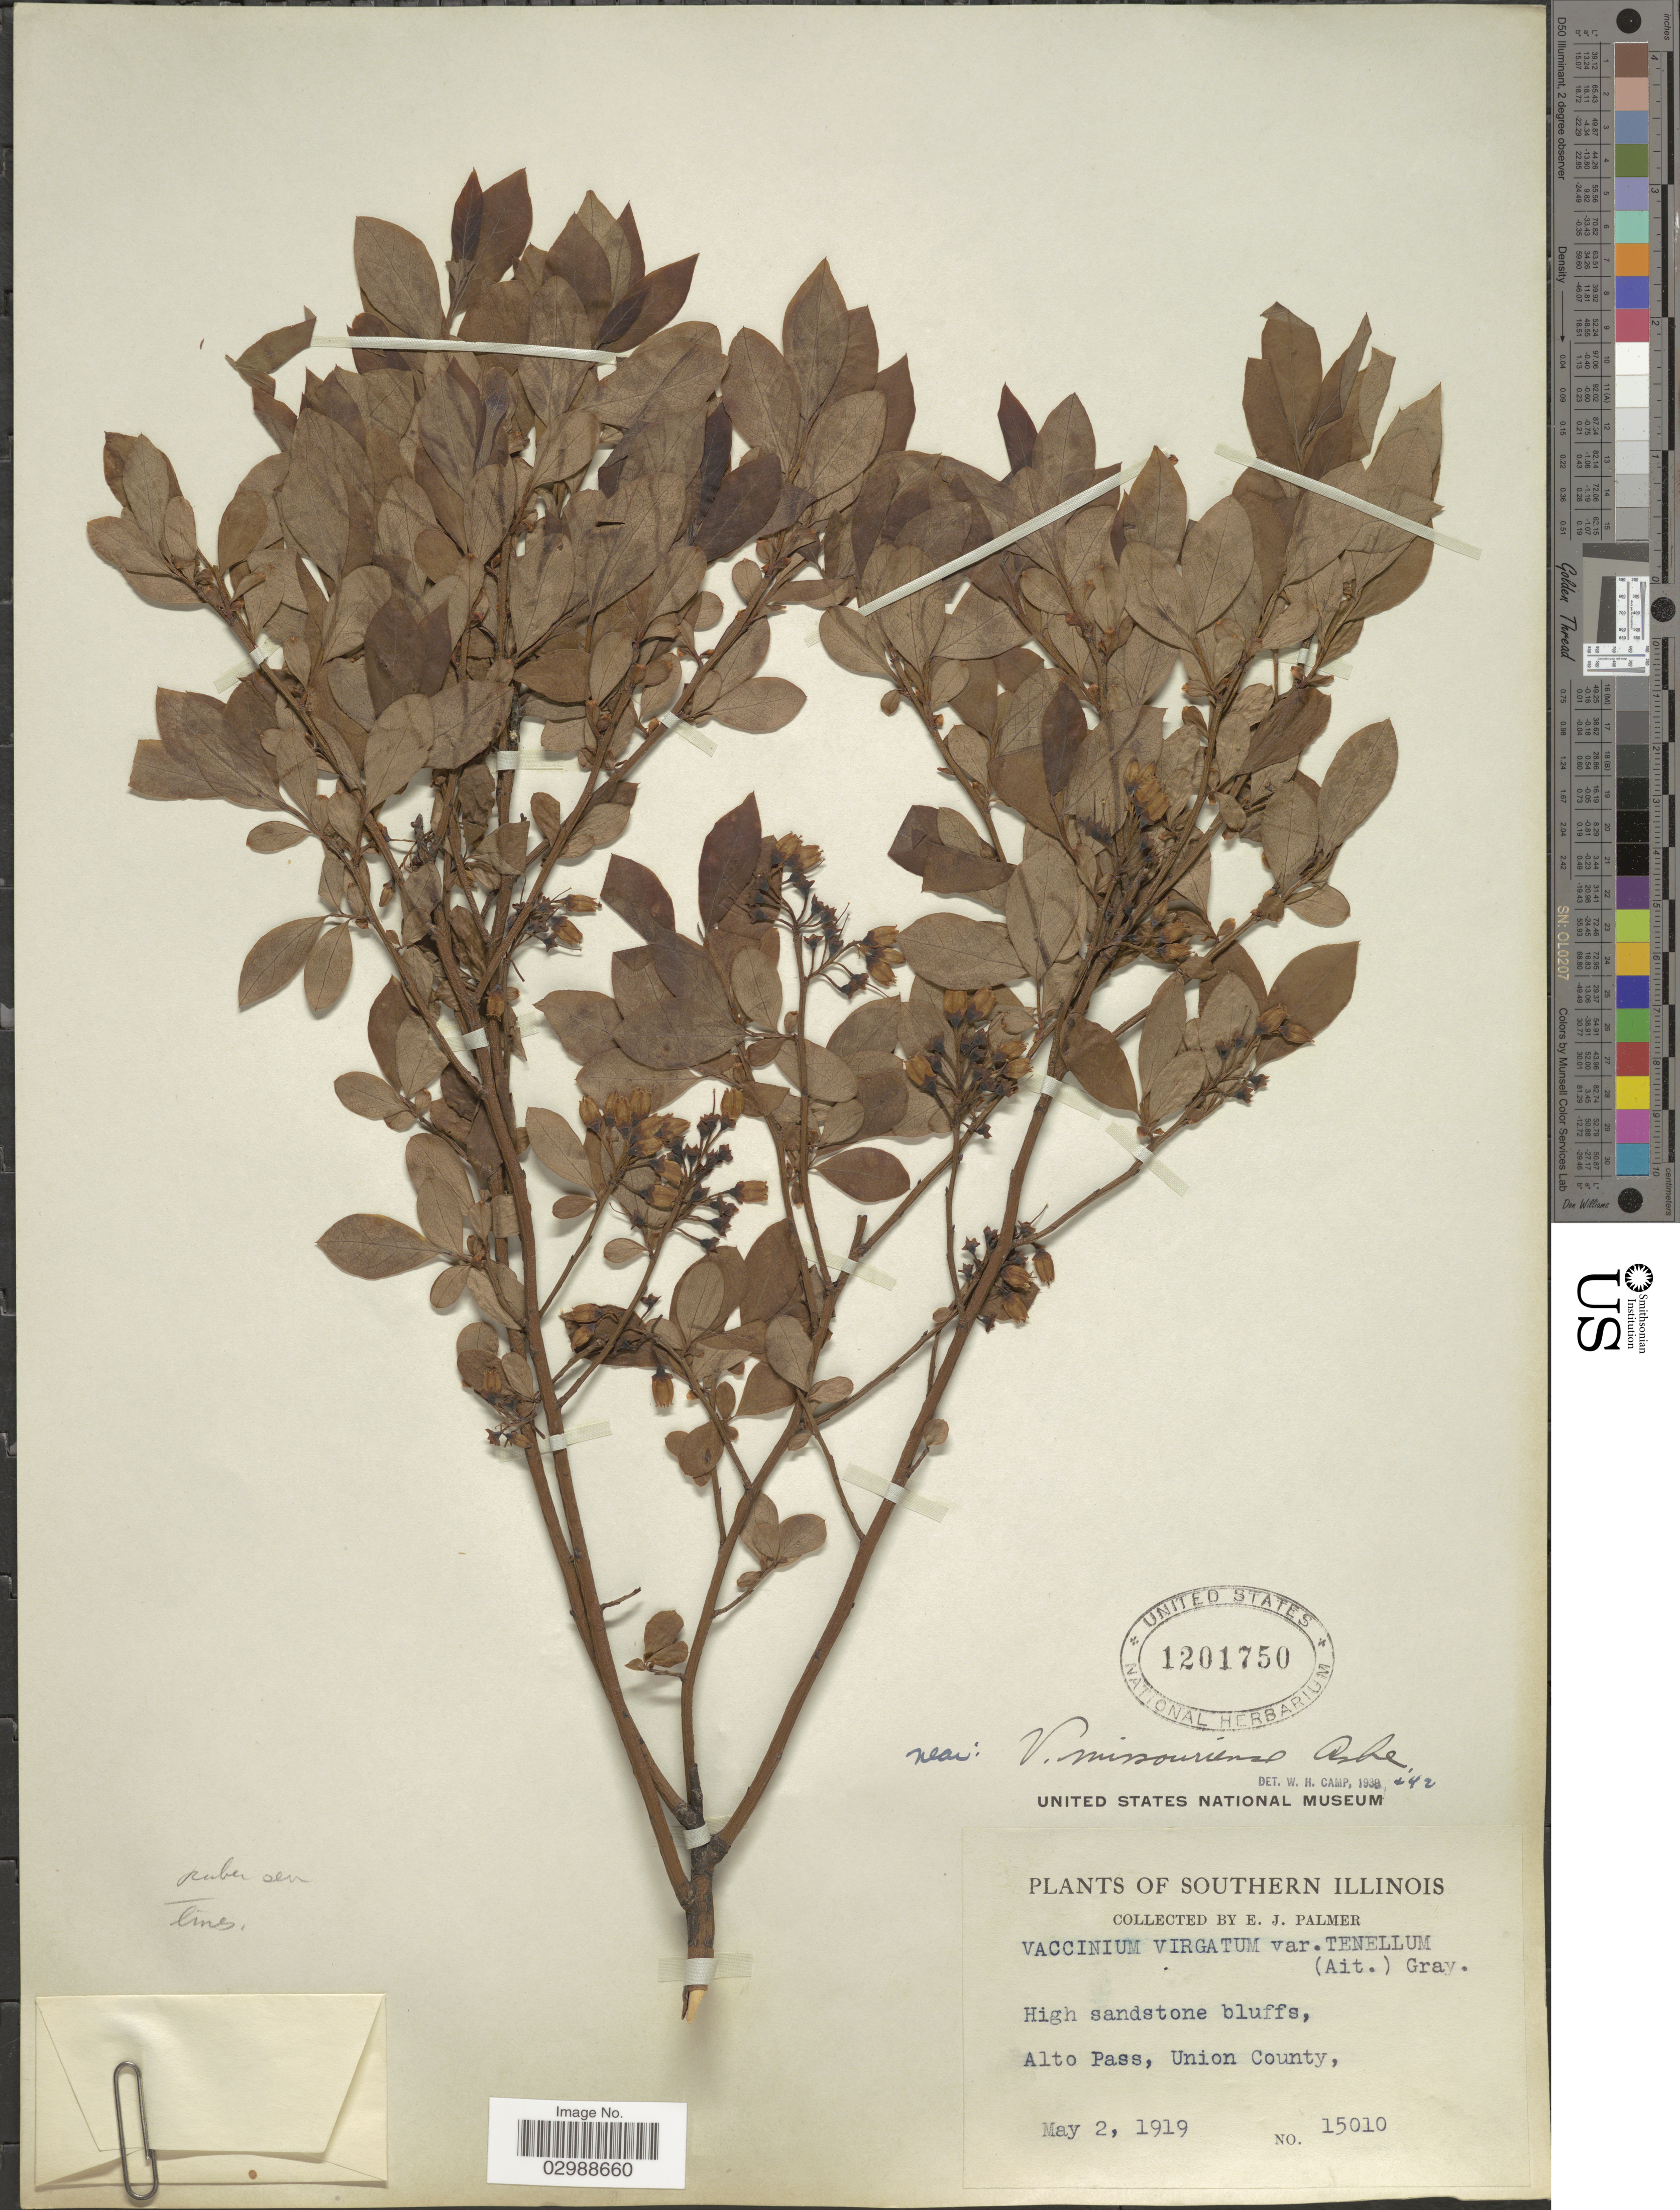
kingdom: Plantae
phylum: Tracheophyta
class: Magnoliopsida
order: Ericales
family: Ericaceae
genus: Vaccinium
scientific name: Vaccinium missouriense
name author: (Ashe) Ashe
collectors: E. J. Palmer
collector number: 15010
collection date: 1919-05-02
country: United States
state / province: Illinois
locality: Southern Illinois. Alto Pass, Union County.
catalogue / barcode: US 1201750